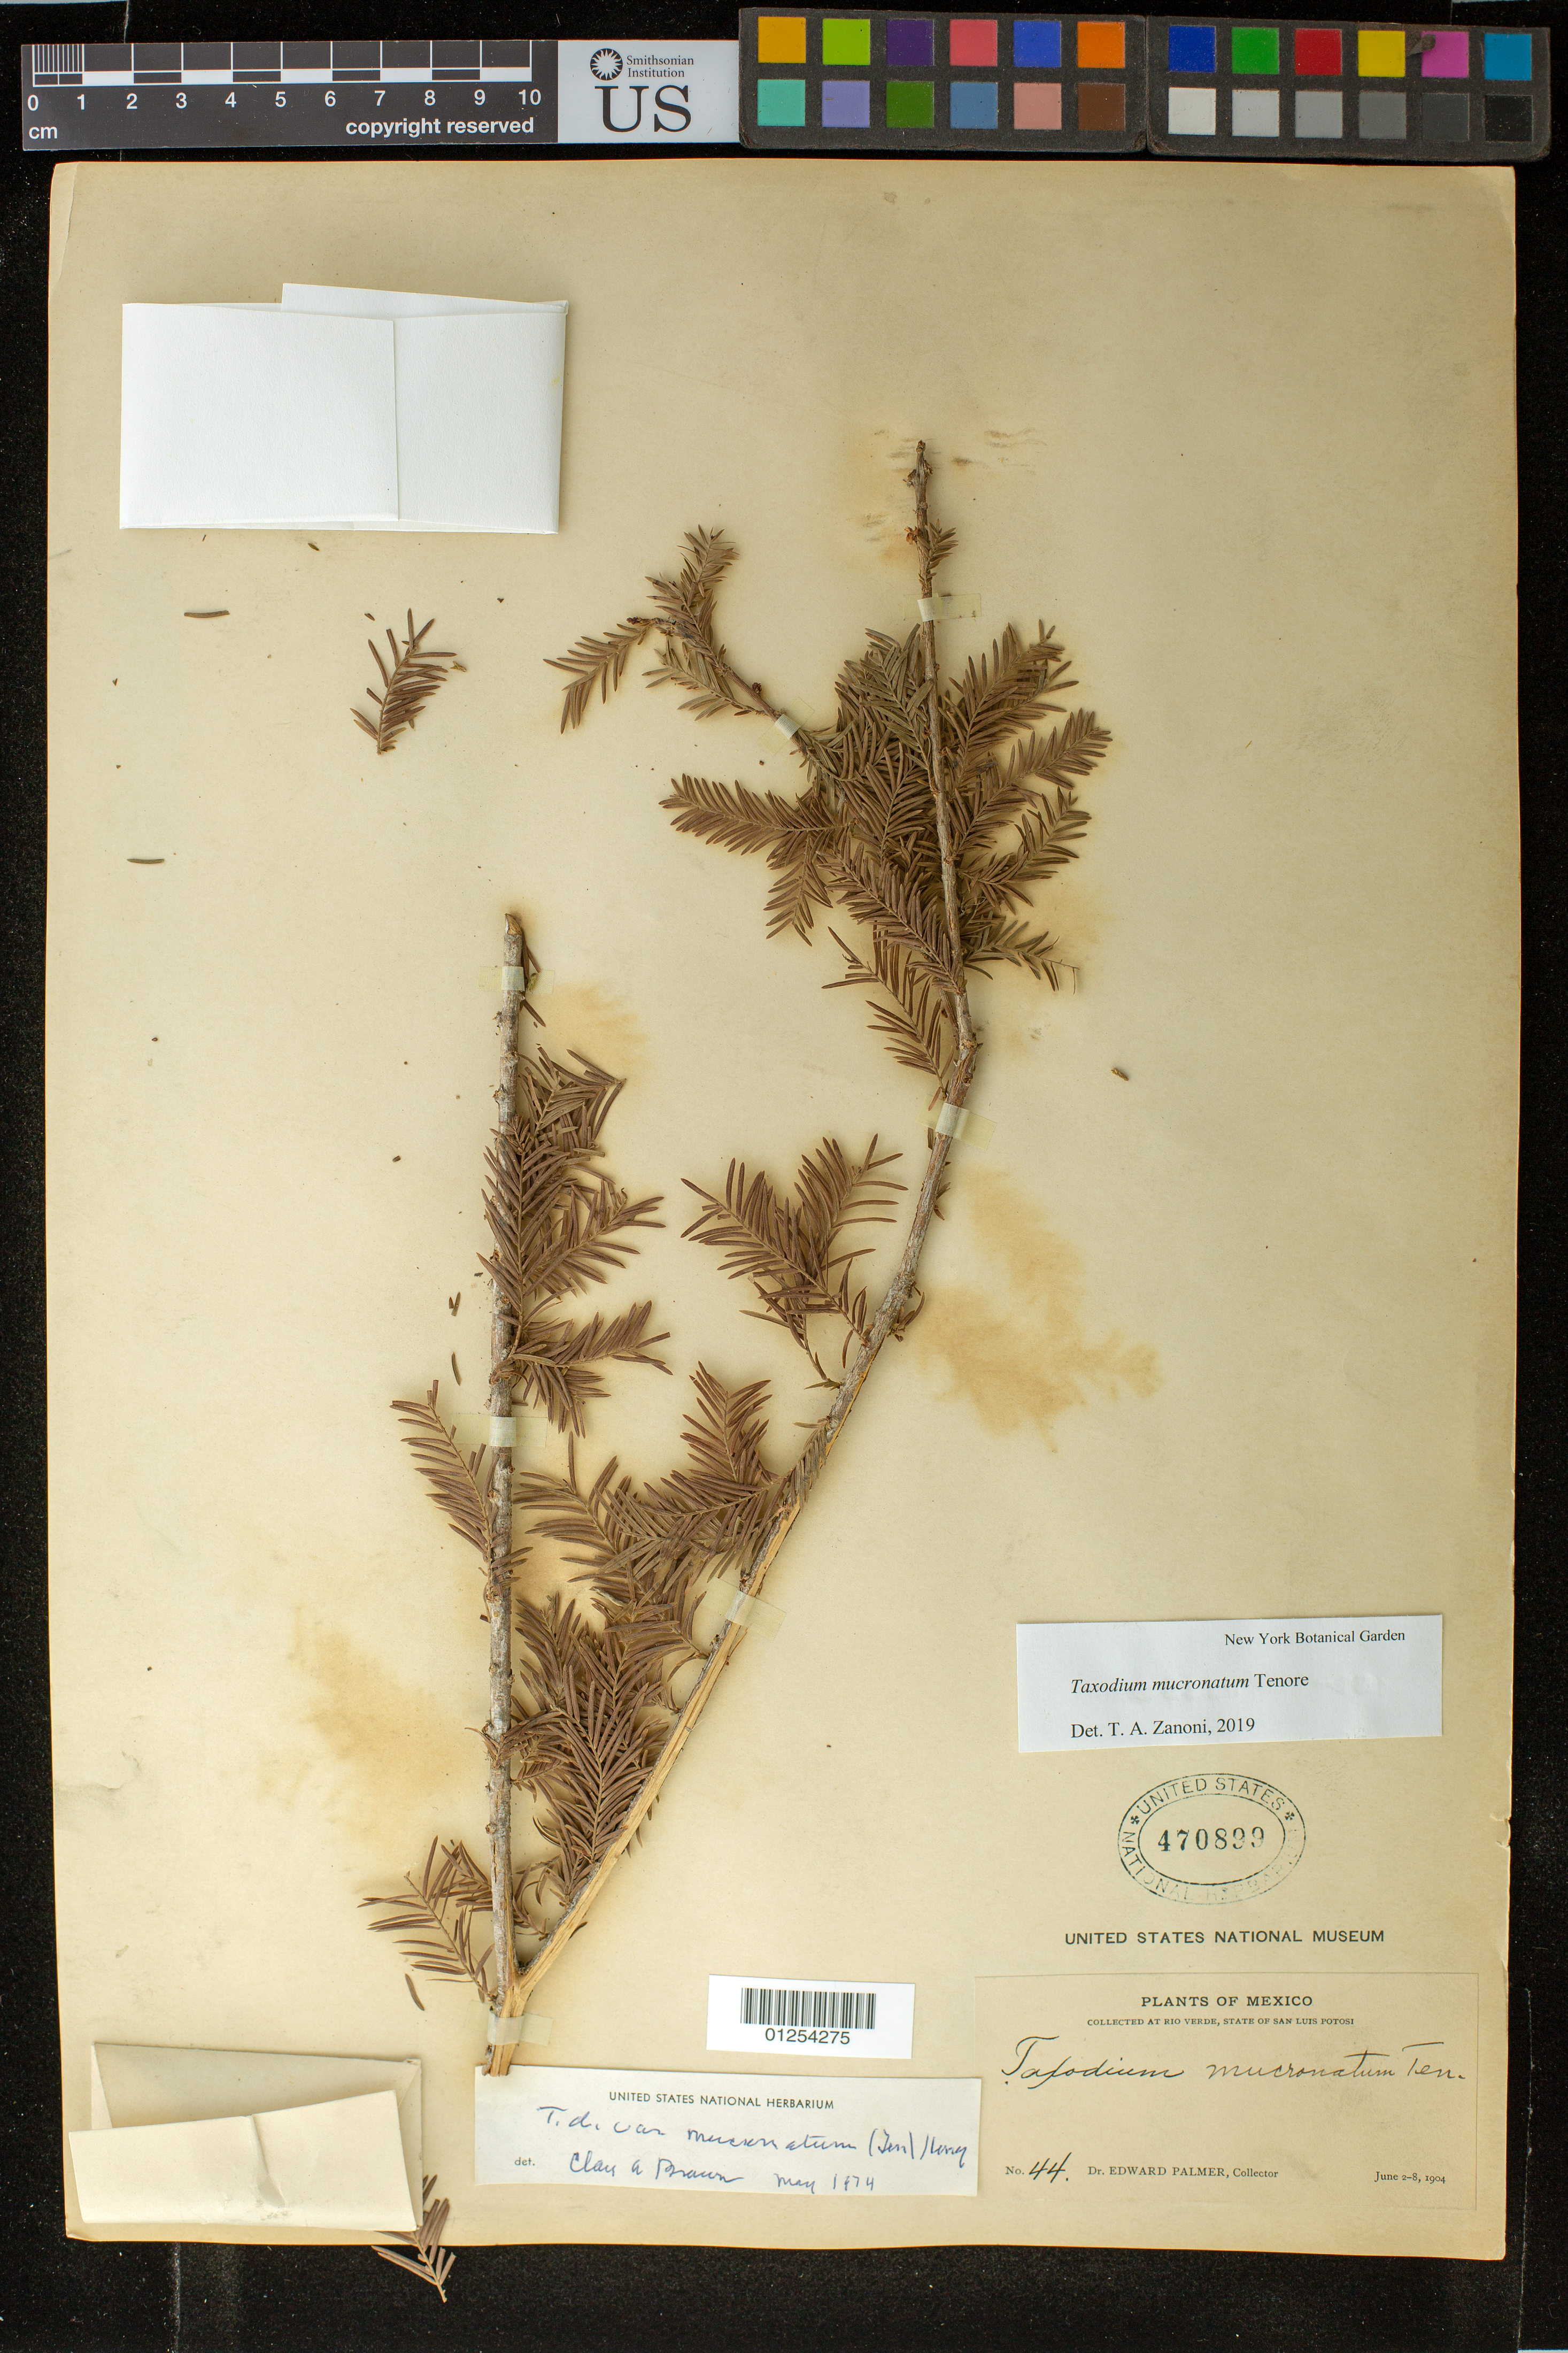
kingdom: Plantae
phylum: Tracheophyta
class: Pinopsida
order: Pinales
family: Cupressaceae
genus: Taxodium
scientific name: Taxodium mucronatum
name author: Ten.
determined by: Zanoni, T. A., (NY), New York Botanical Garden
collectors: E. Palmer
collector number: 44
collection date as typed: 02-08 Jun 1904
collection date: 1904-06-02/1904-06-08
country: Mexico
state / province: San Luis Potosí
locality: Rio Verde.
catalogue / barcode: US 470899